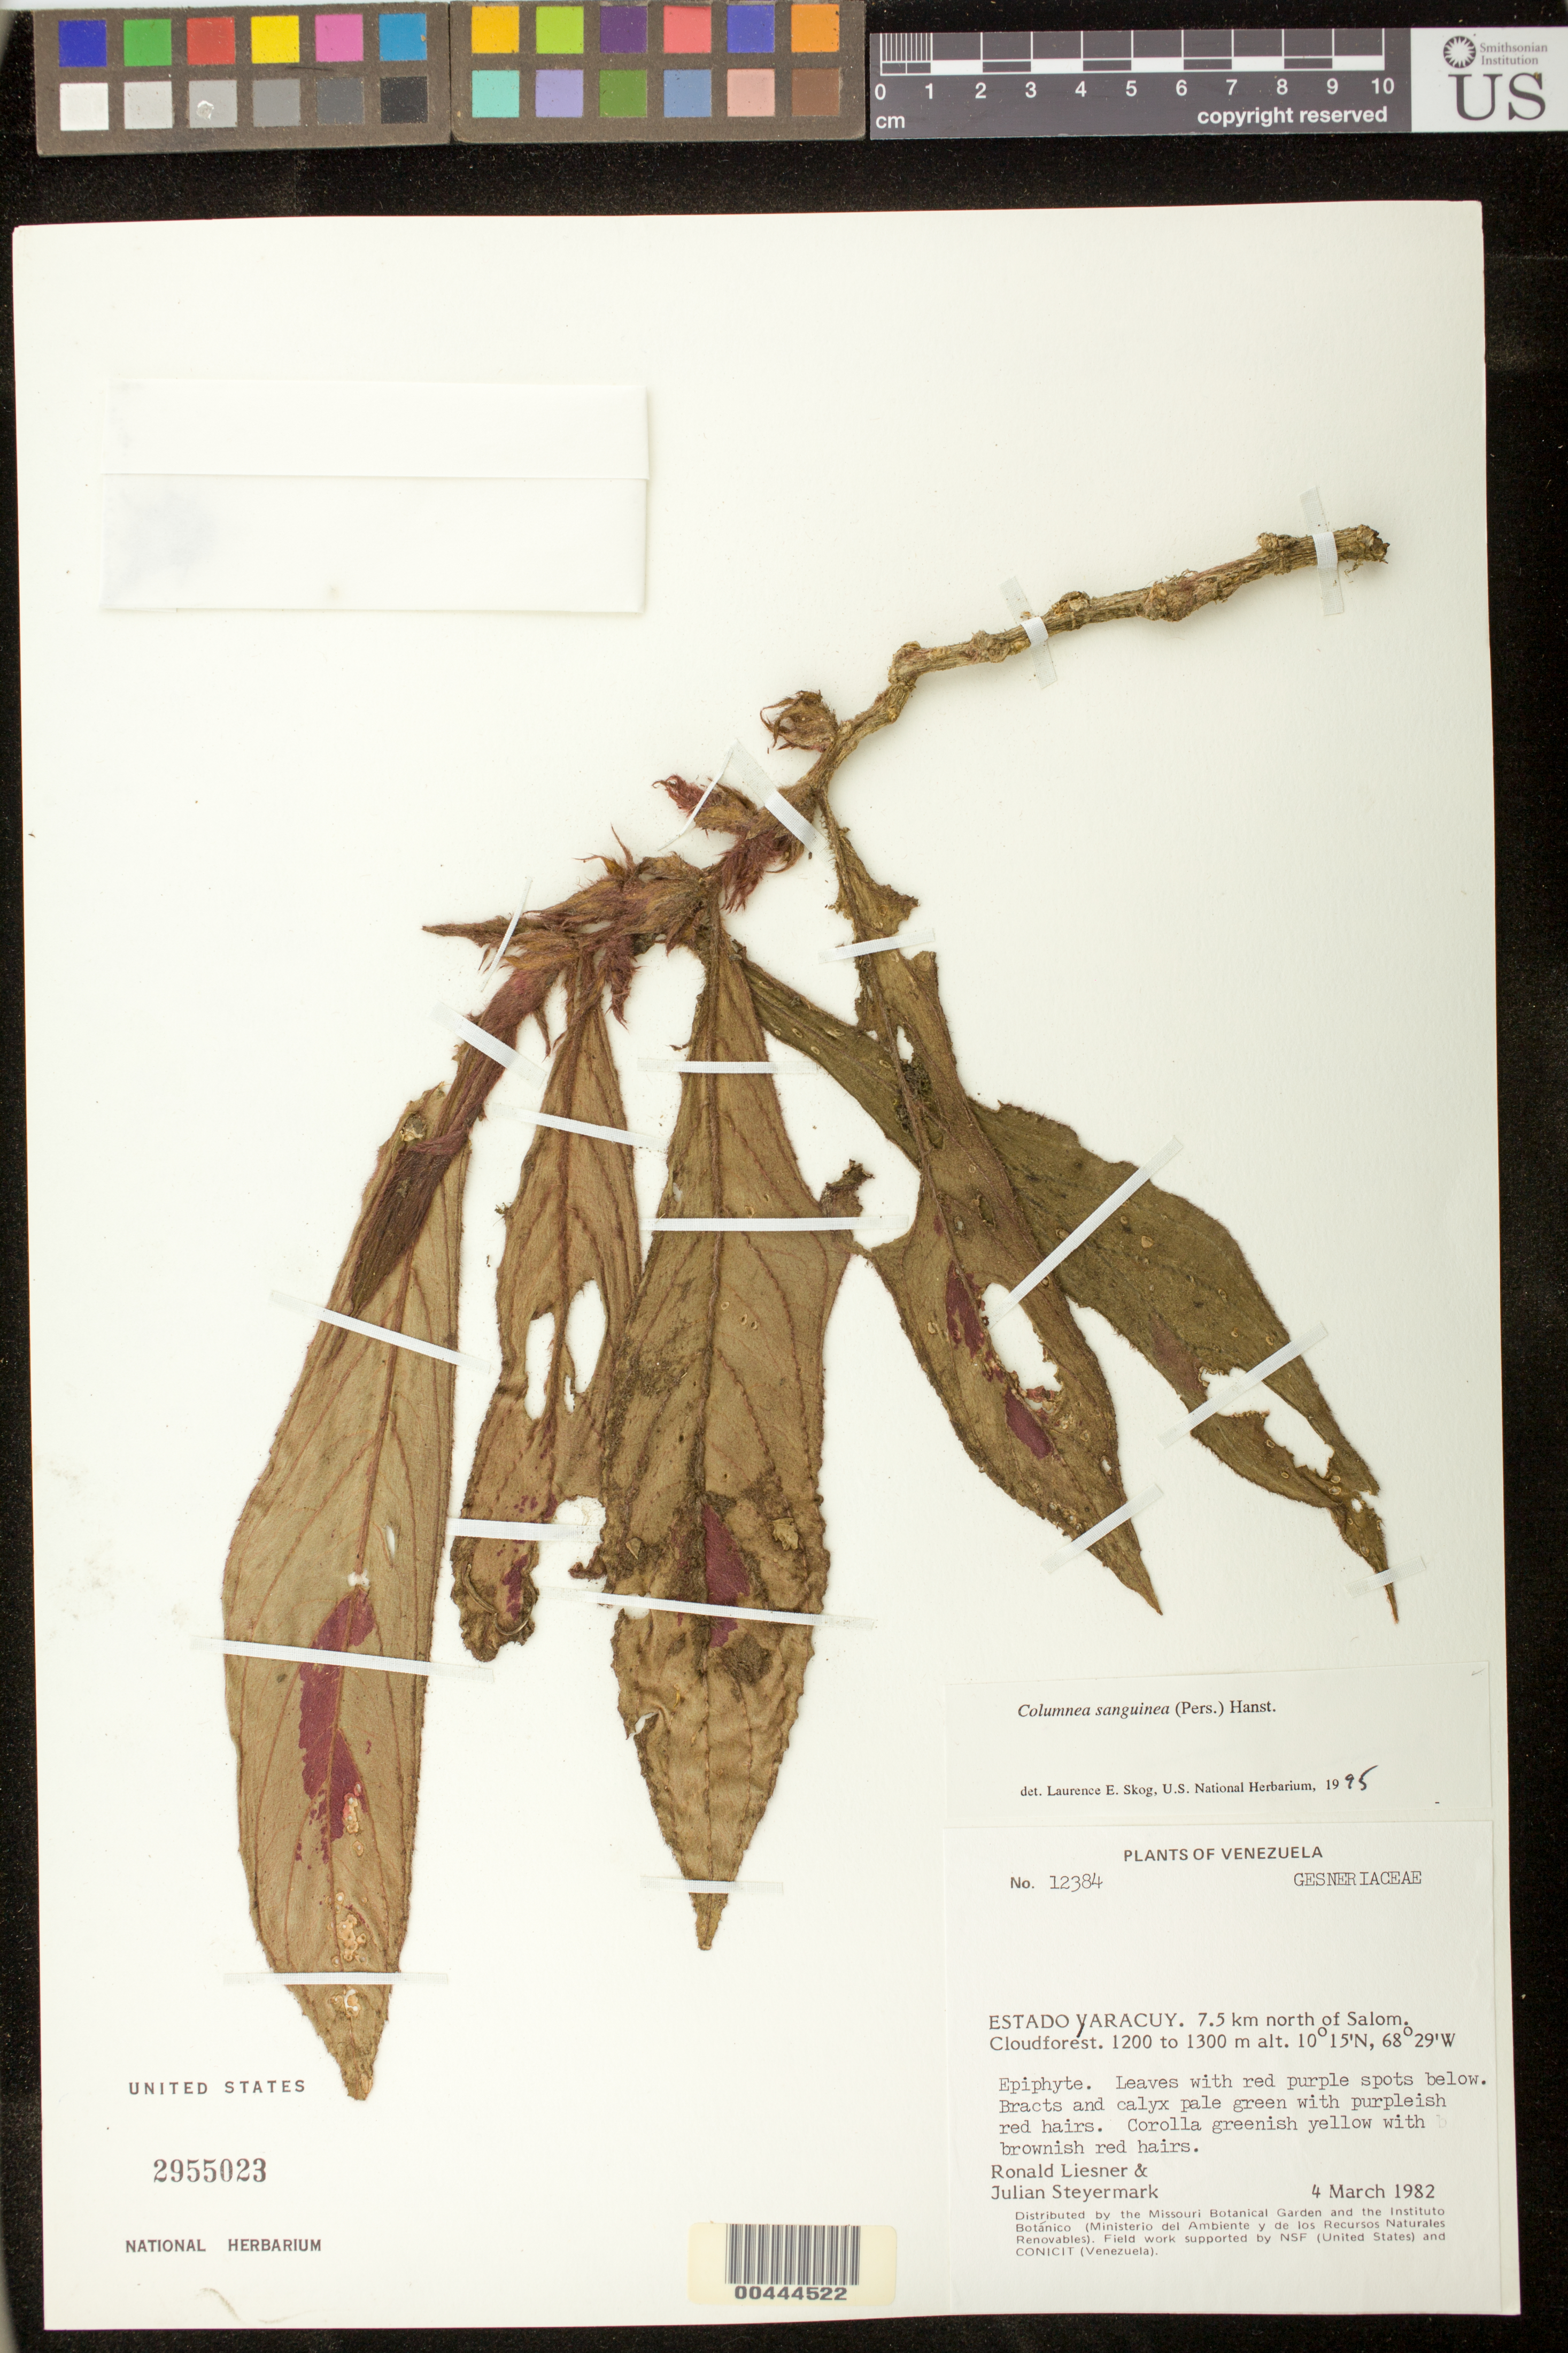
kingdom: Plantae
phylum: Tracheophyta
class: Magnoliopsida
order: Lamiales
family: Gesneriaceae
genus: Columnea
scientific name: Columnea sanguinea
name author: (Pers.) Hanst.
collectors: R. L. Liesner & J. Steyermark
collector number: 12384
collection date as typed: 04 Mar 1982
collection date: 1982-03-04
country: Venezuela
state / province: Yaracuy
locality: N of Salom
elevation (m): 1200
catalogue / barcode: US 2955023